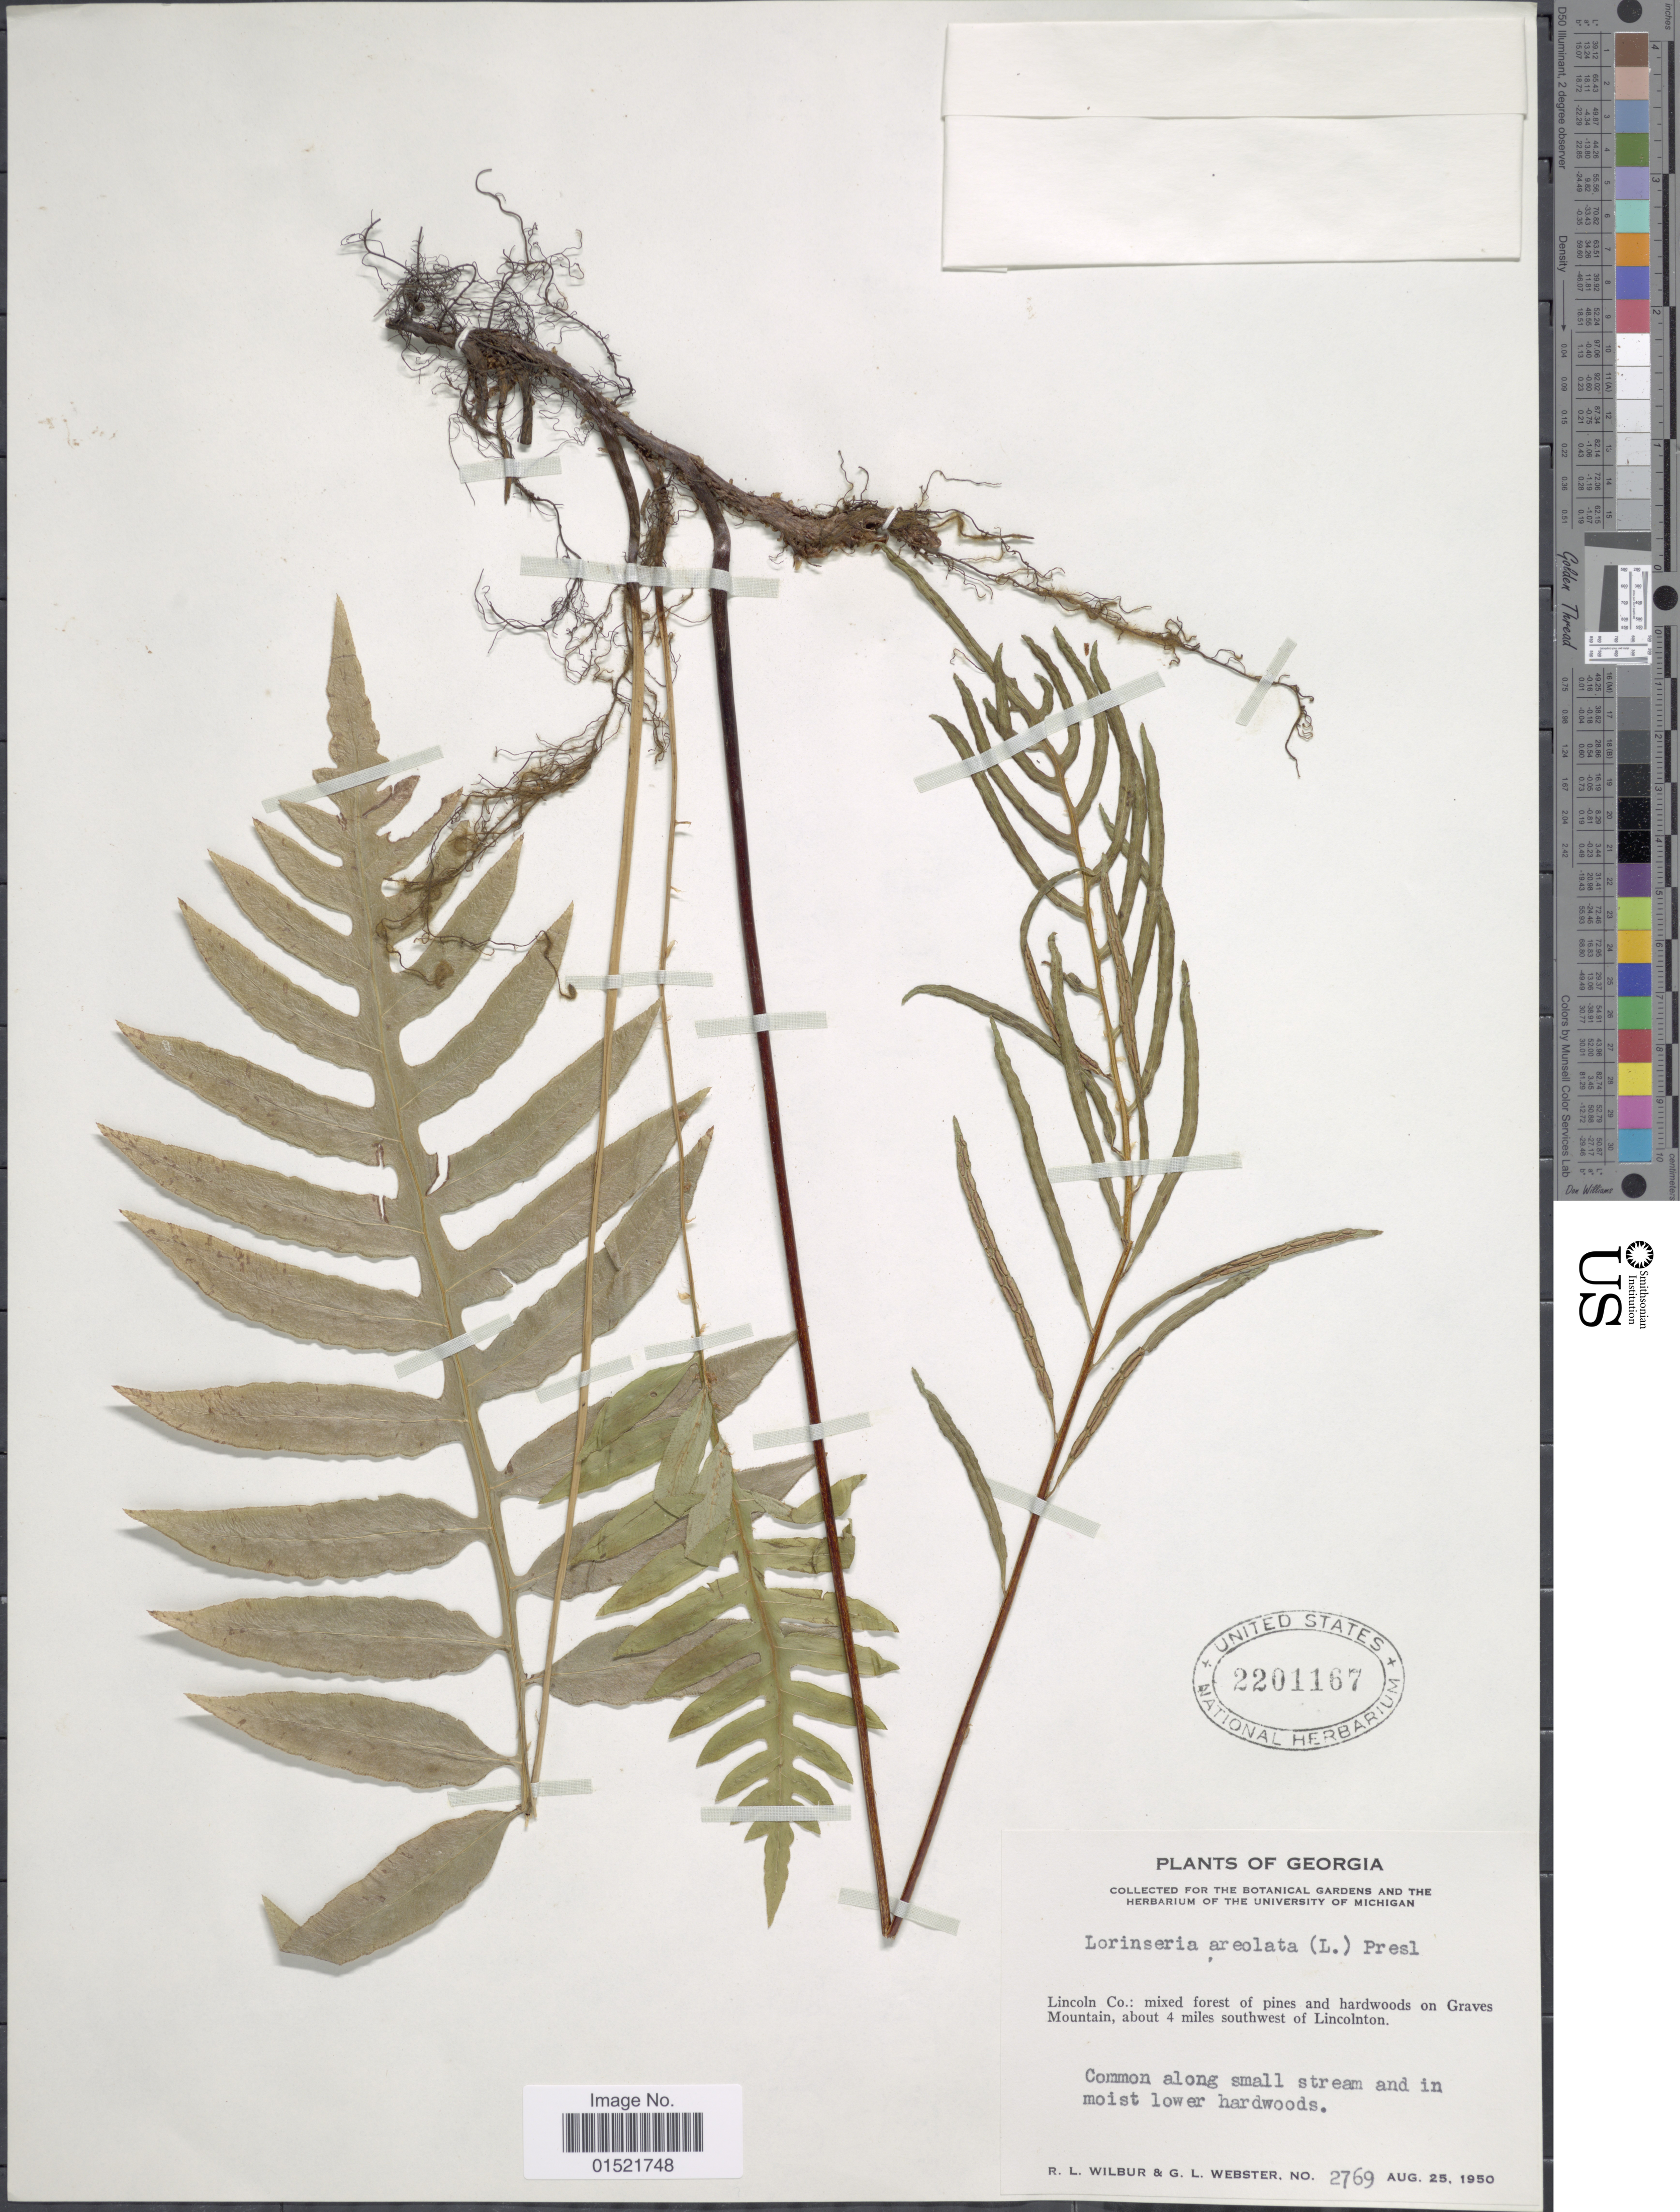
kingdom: Plantae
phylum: Tracheophyta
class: Polypodiopsida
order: Polypodiales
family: Blechnaceae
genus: Woodwardia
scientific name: Woodwardia areolata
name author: (L.) T. Moore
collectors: R. L. Wilbur & G. L. Webster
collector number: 2769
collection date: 1950-08-25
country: United States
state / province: Georgia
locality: Lincoln Co.; mixed forest of pines and hardwoods an Graves Mountain, about 4 miles southwest of Lincolnton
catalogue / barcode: US 2201167